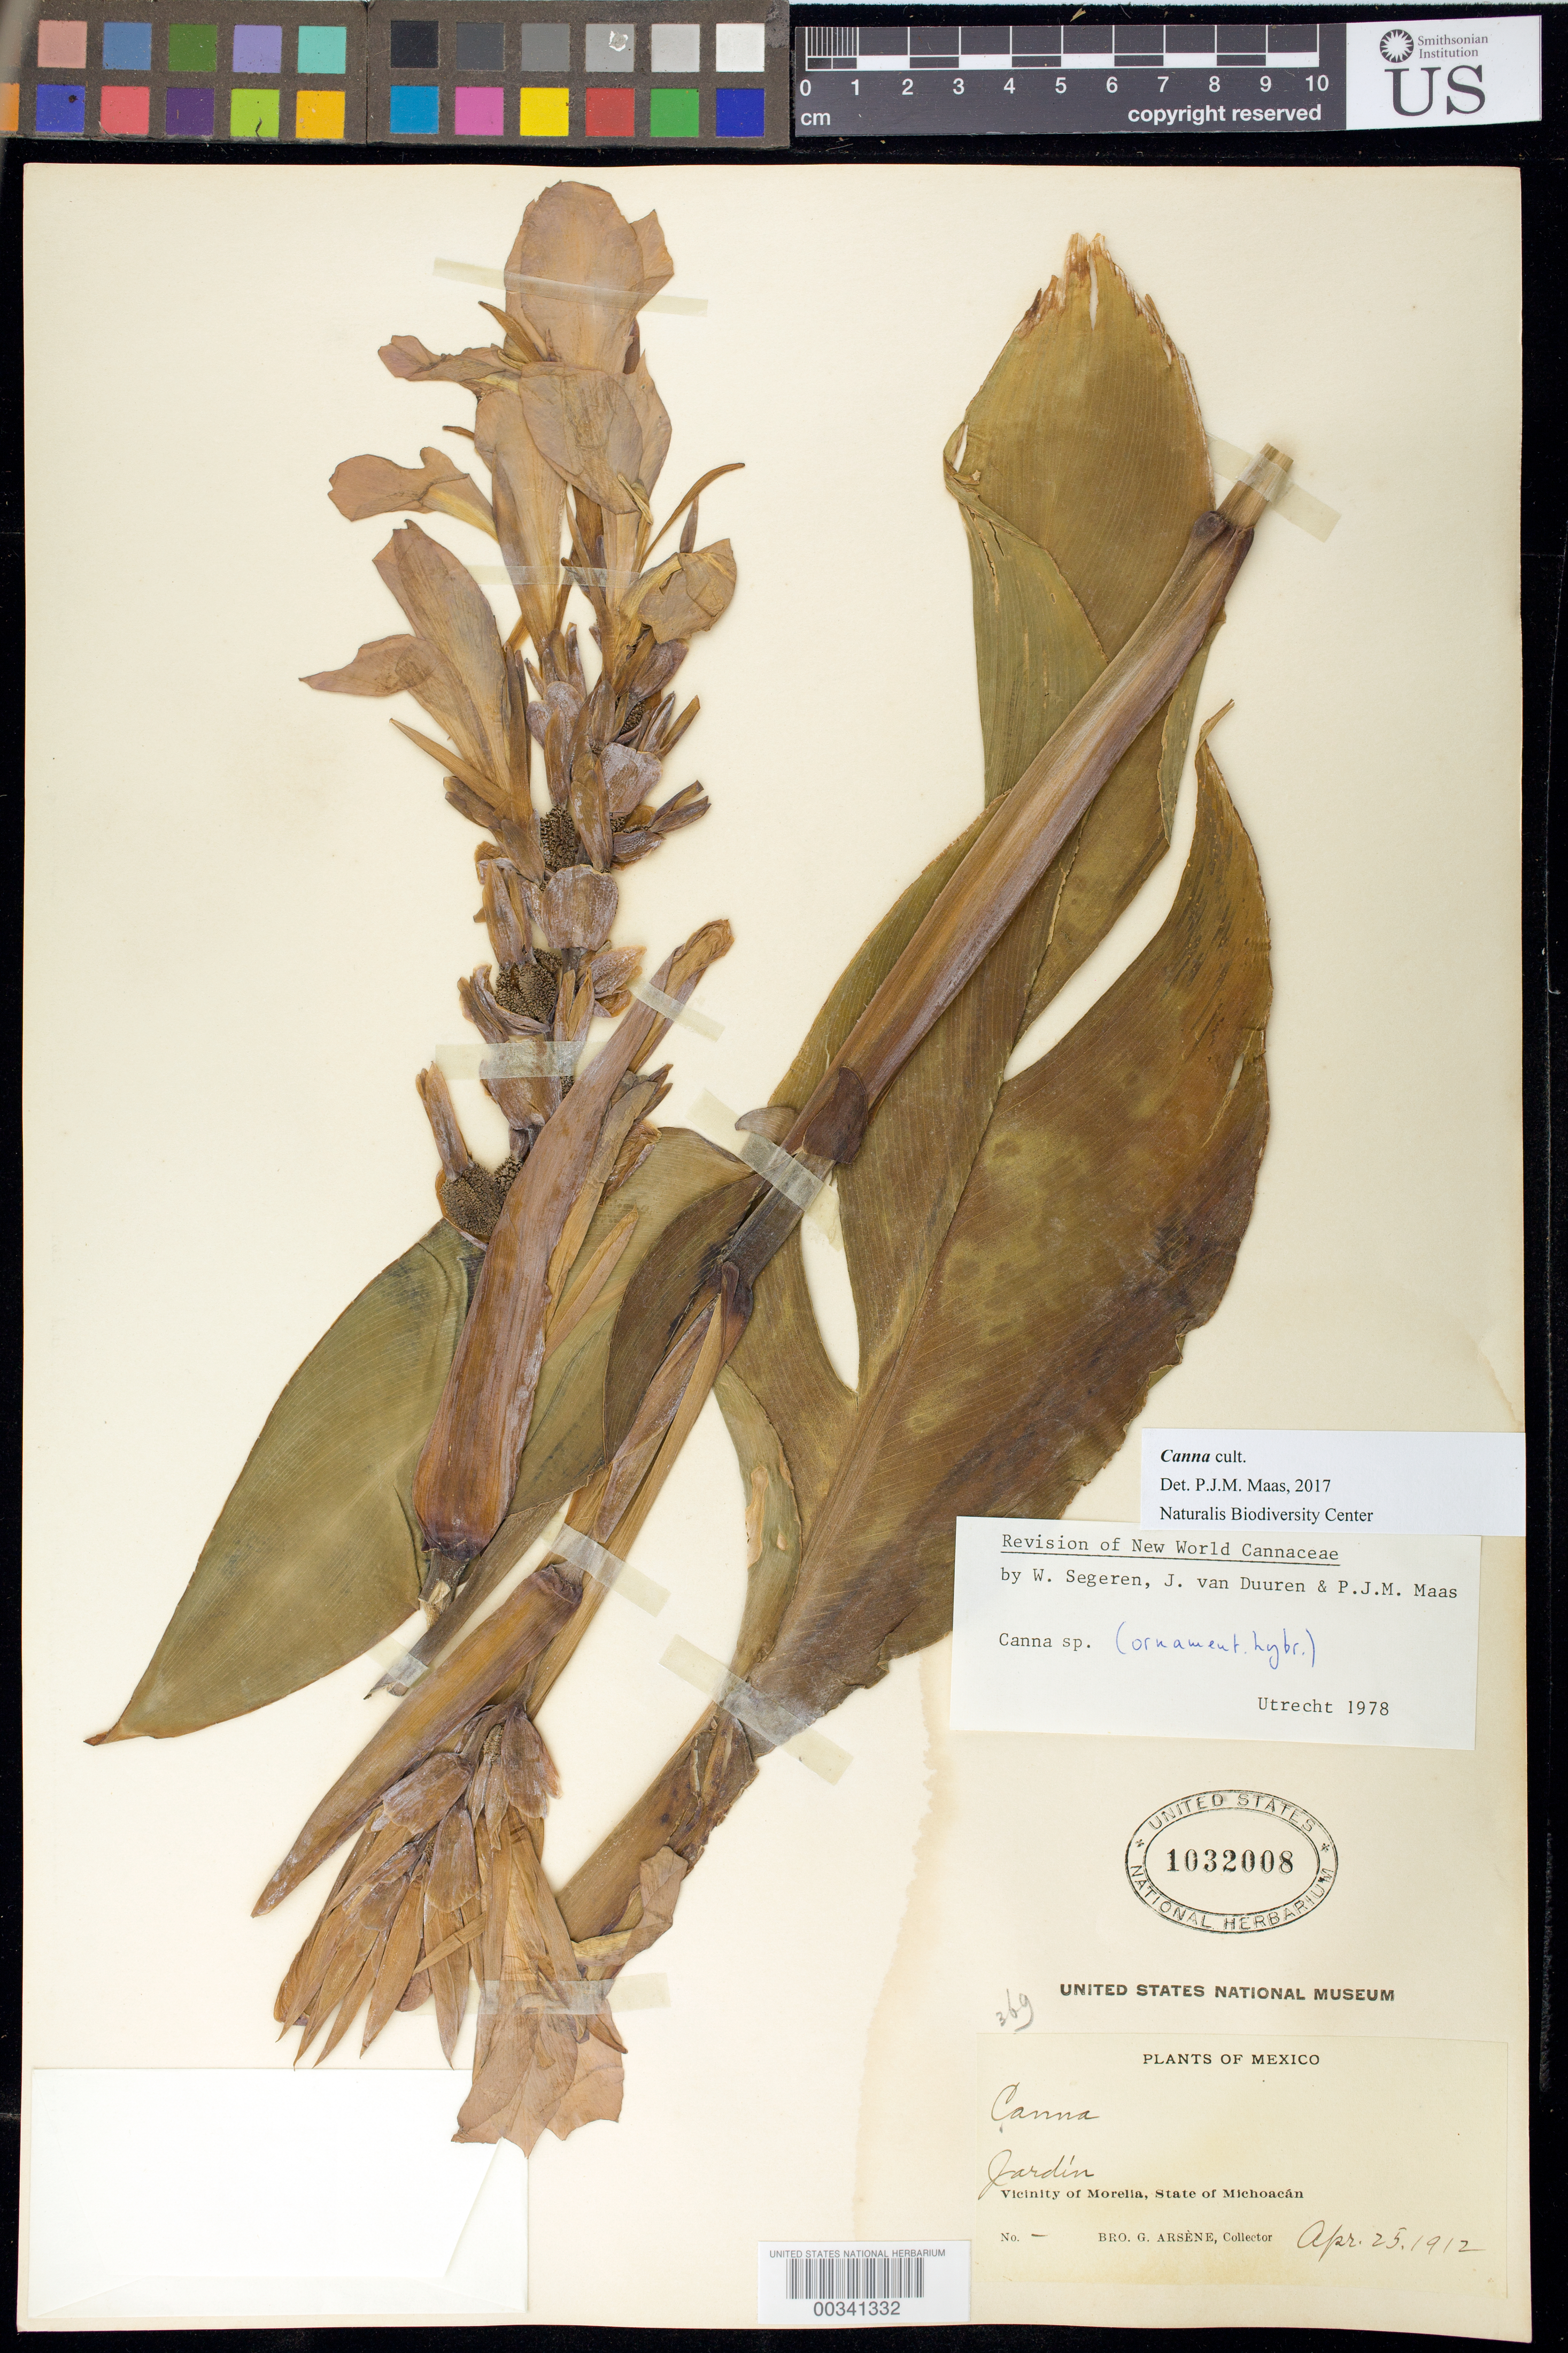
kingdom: Plantae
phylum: Tracheophyta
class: Liliopsida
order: Zingiberales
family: Cannaceae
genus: Canna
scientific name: Canna sp.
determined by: Maas, Paul J. M.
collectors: Bro. G. Arsène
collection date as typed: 25 Apr 1912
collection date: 1912-04-25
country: Mexico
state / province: Michoacán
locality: Jardin, vicinity of Morelia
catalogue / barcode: US 1032008